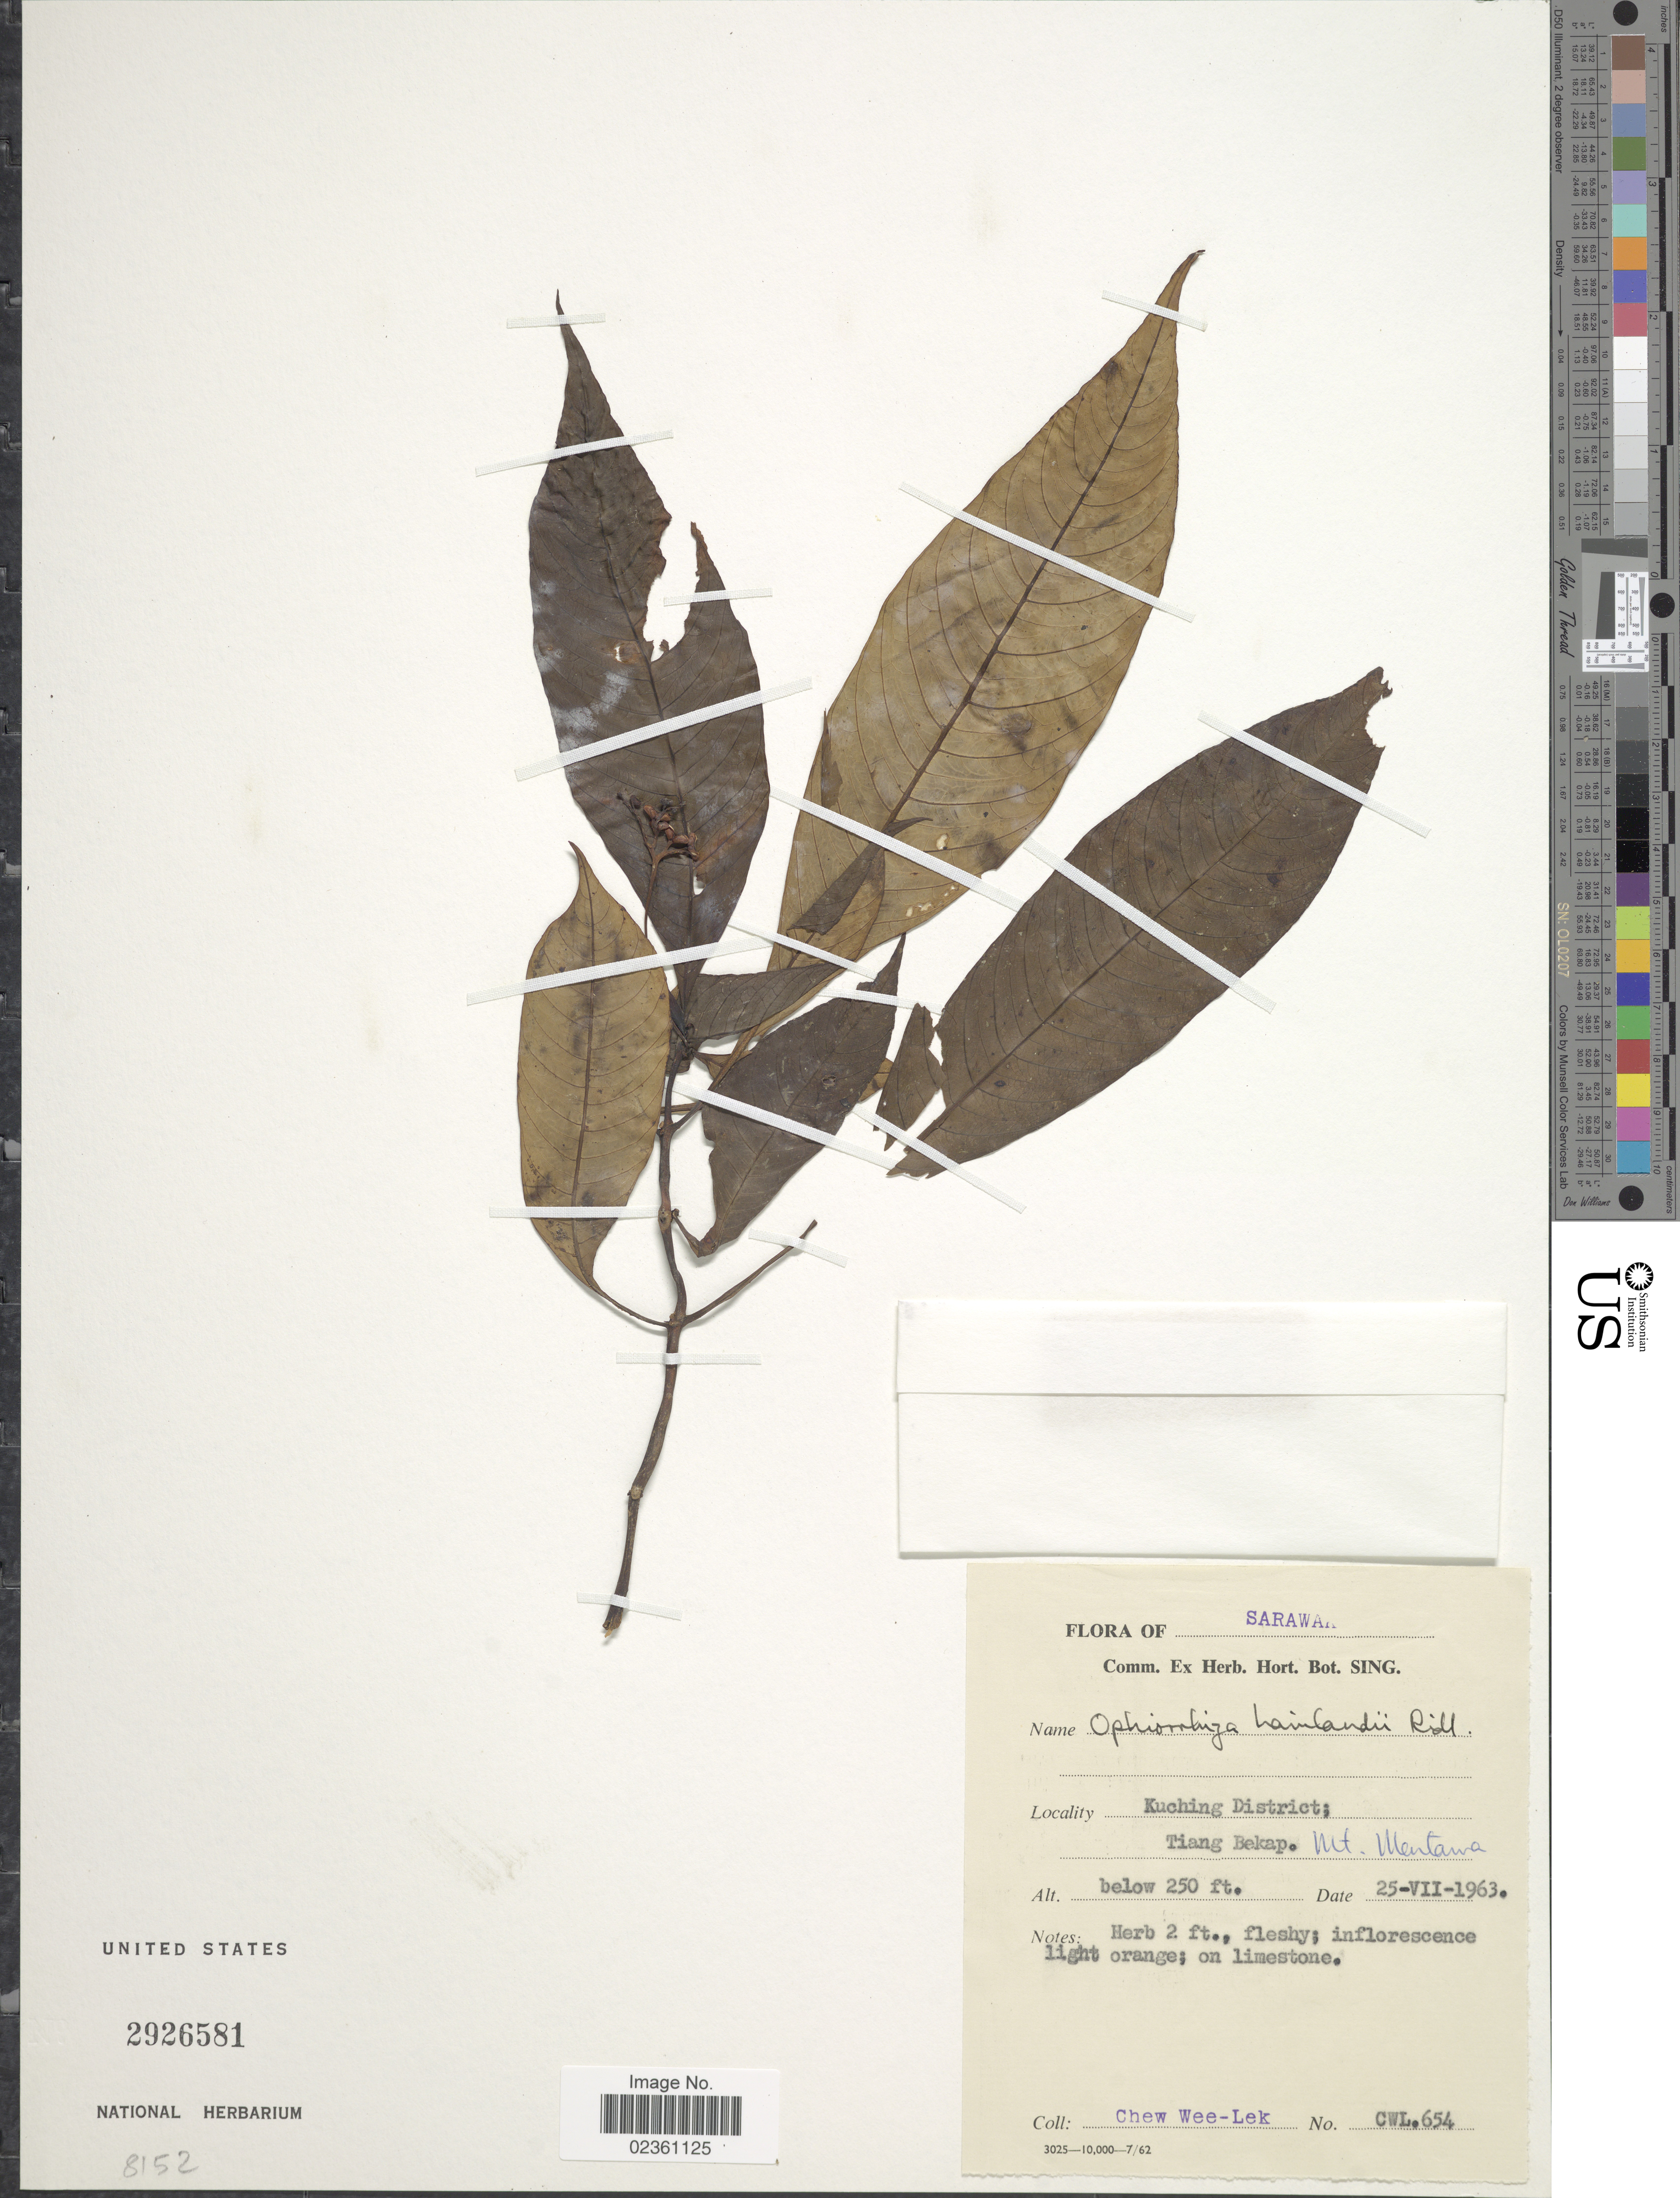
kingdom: Plantae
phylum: Tracheophyta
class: Magnoliopsida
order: Gentianales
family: Rubiaceae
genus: Ophiorrhiza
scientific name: Ophiorrhiza havilandii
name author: Ridl.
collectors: W. Chew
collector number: CWL 654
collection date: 1963-07-25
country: Malaysia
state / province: Sarawak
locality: Kuching District; Tiang Bekap. Mt Mentawa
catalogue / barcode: US 2926581